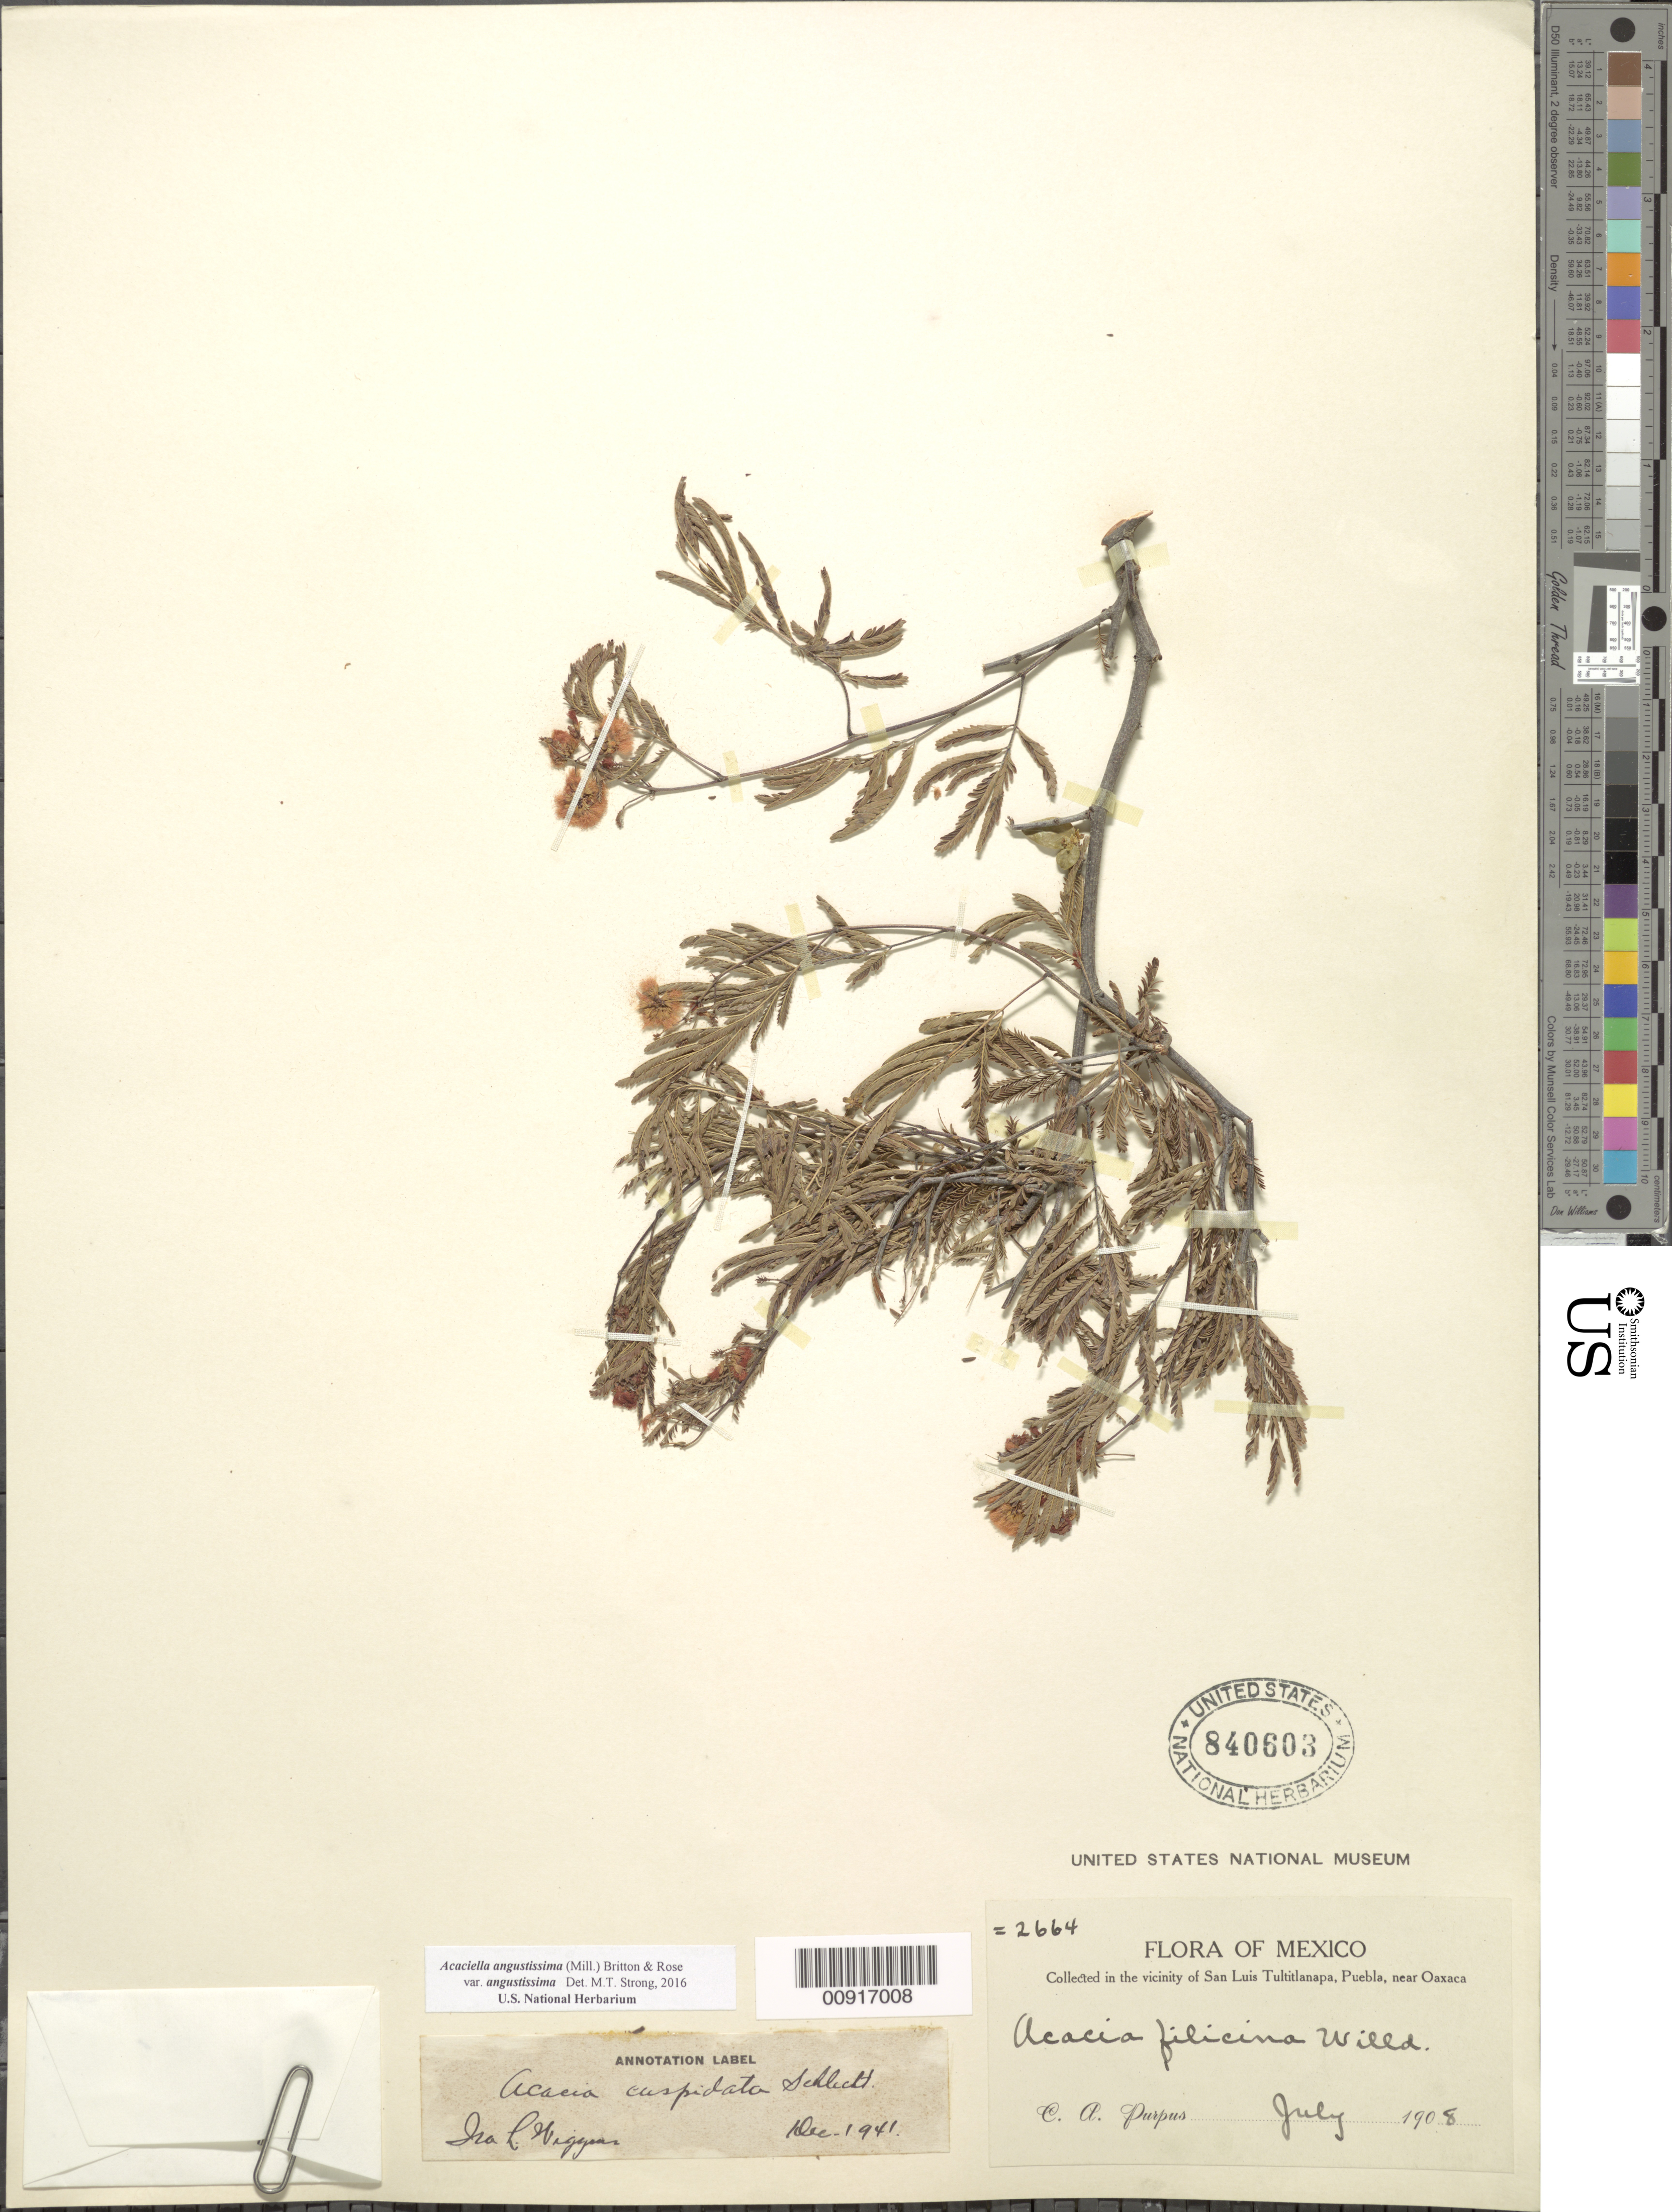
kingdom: Plantae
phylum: Tracheophyta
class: Magnoliopsida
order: Fabales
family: Fabaceae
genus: Acaciella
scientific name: Acaciella angustissima var. angustissima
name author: (Mill.) Britton & Rose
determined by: Strong, M. T., (US), Smithsonian Institution - National Museum of Natural History (UNITED STATES)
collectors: C. A. Purpus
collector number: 2664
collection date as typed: Jul 1908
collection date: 1908-07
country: Mexico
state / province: Puebla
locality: In the vicinity of San Luis Tultitlanapa, Puebla, near Oaxaca.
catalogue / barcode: US 840603